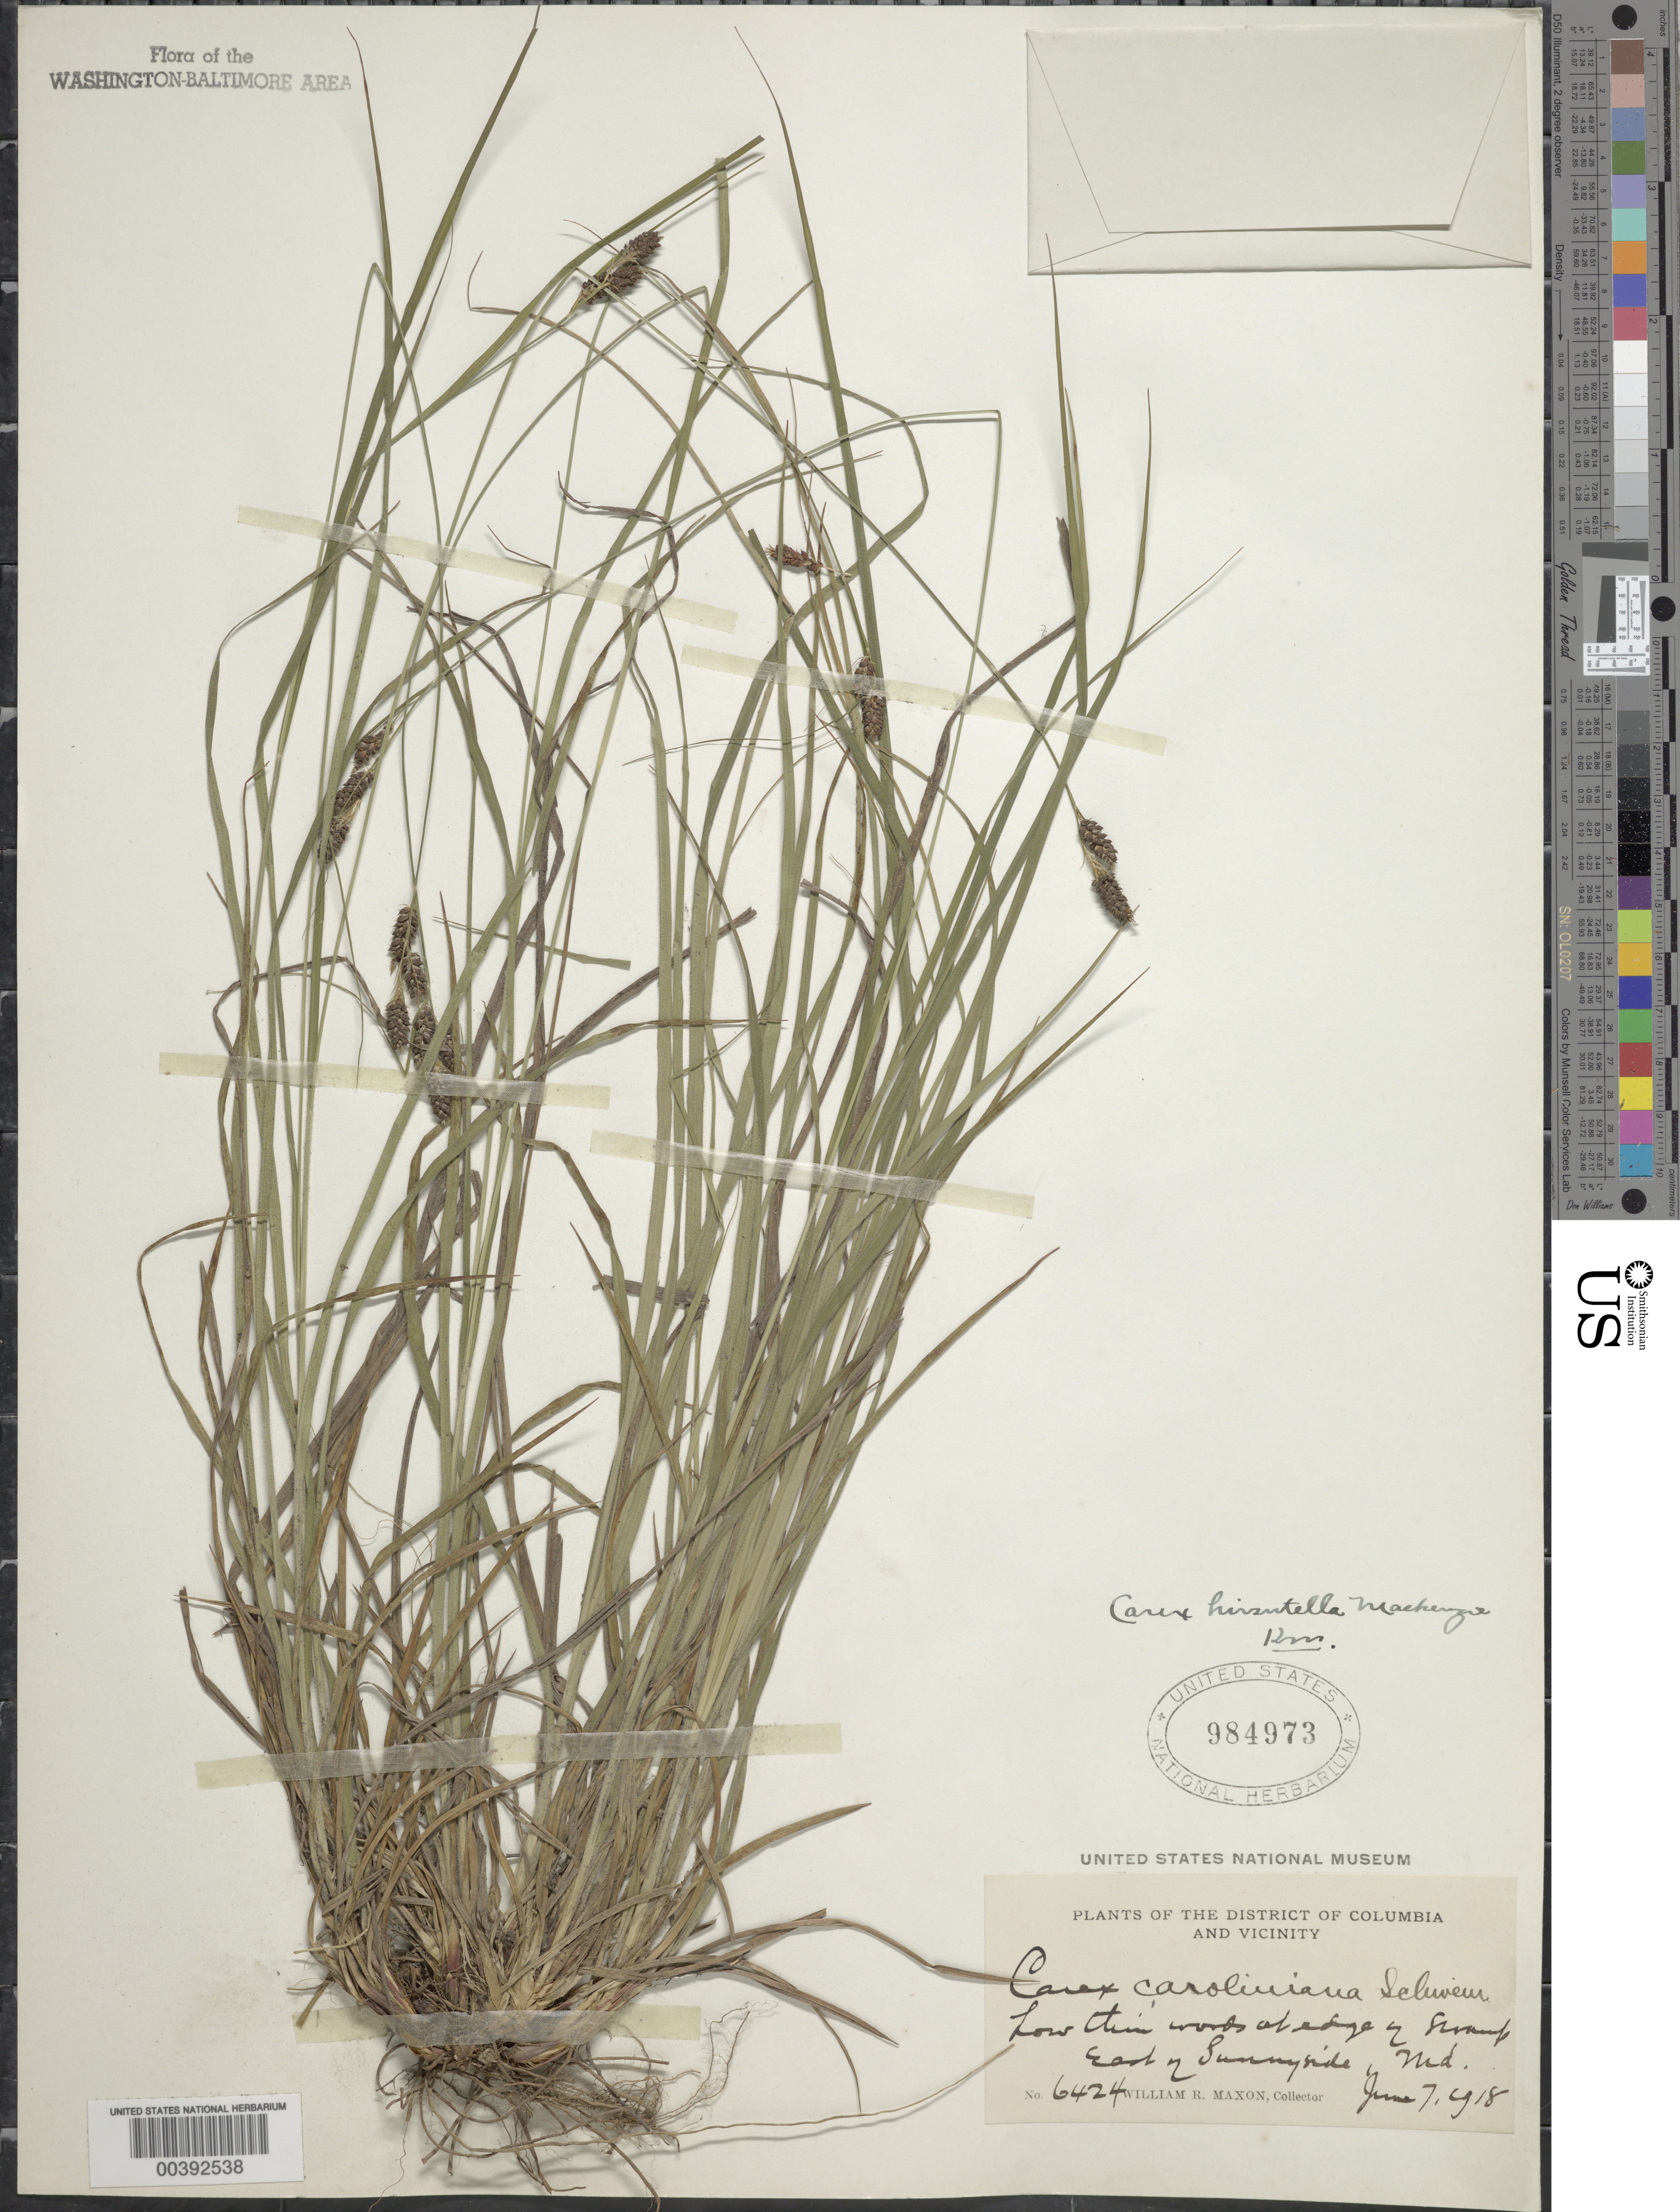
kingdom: Plantae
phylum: Tracheophyta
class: Liliopsida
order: Poales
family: Cyperaceae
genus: Carex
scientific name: Carex hirsutella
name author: Mack.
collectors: W. R. Maxon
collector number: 6424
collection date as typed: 07 Jun 1918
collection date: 1918-06-07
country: United States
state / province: Maryland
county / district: Prince George's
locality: East of Sunnyside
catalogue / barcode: US 984973